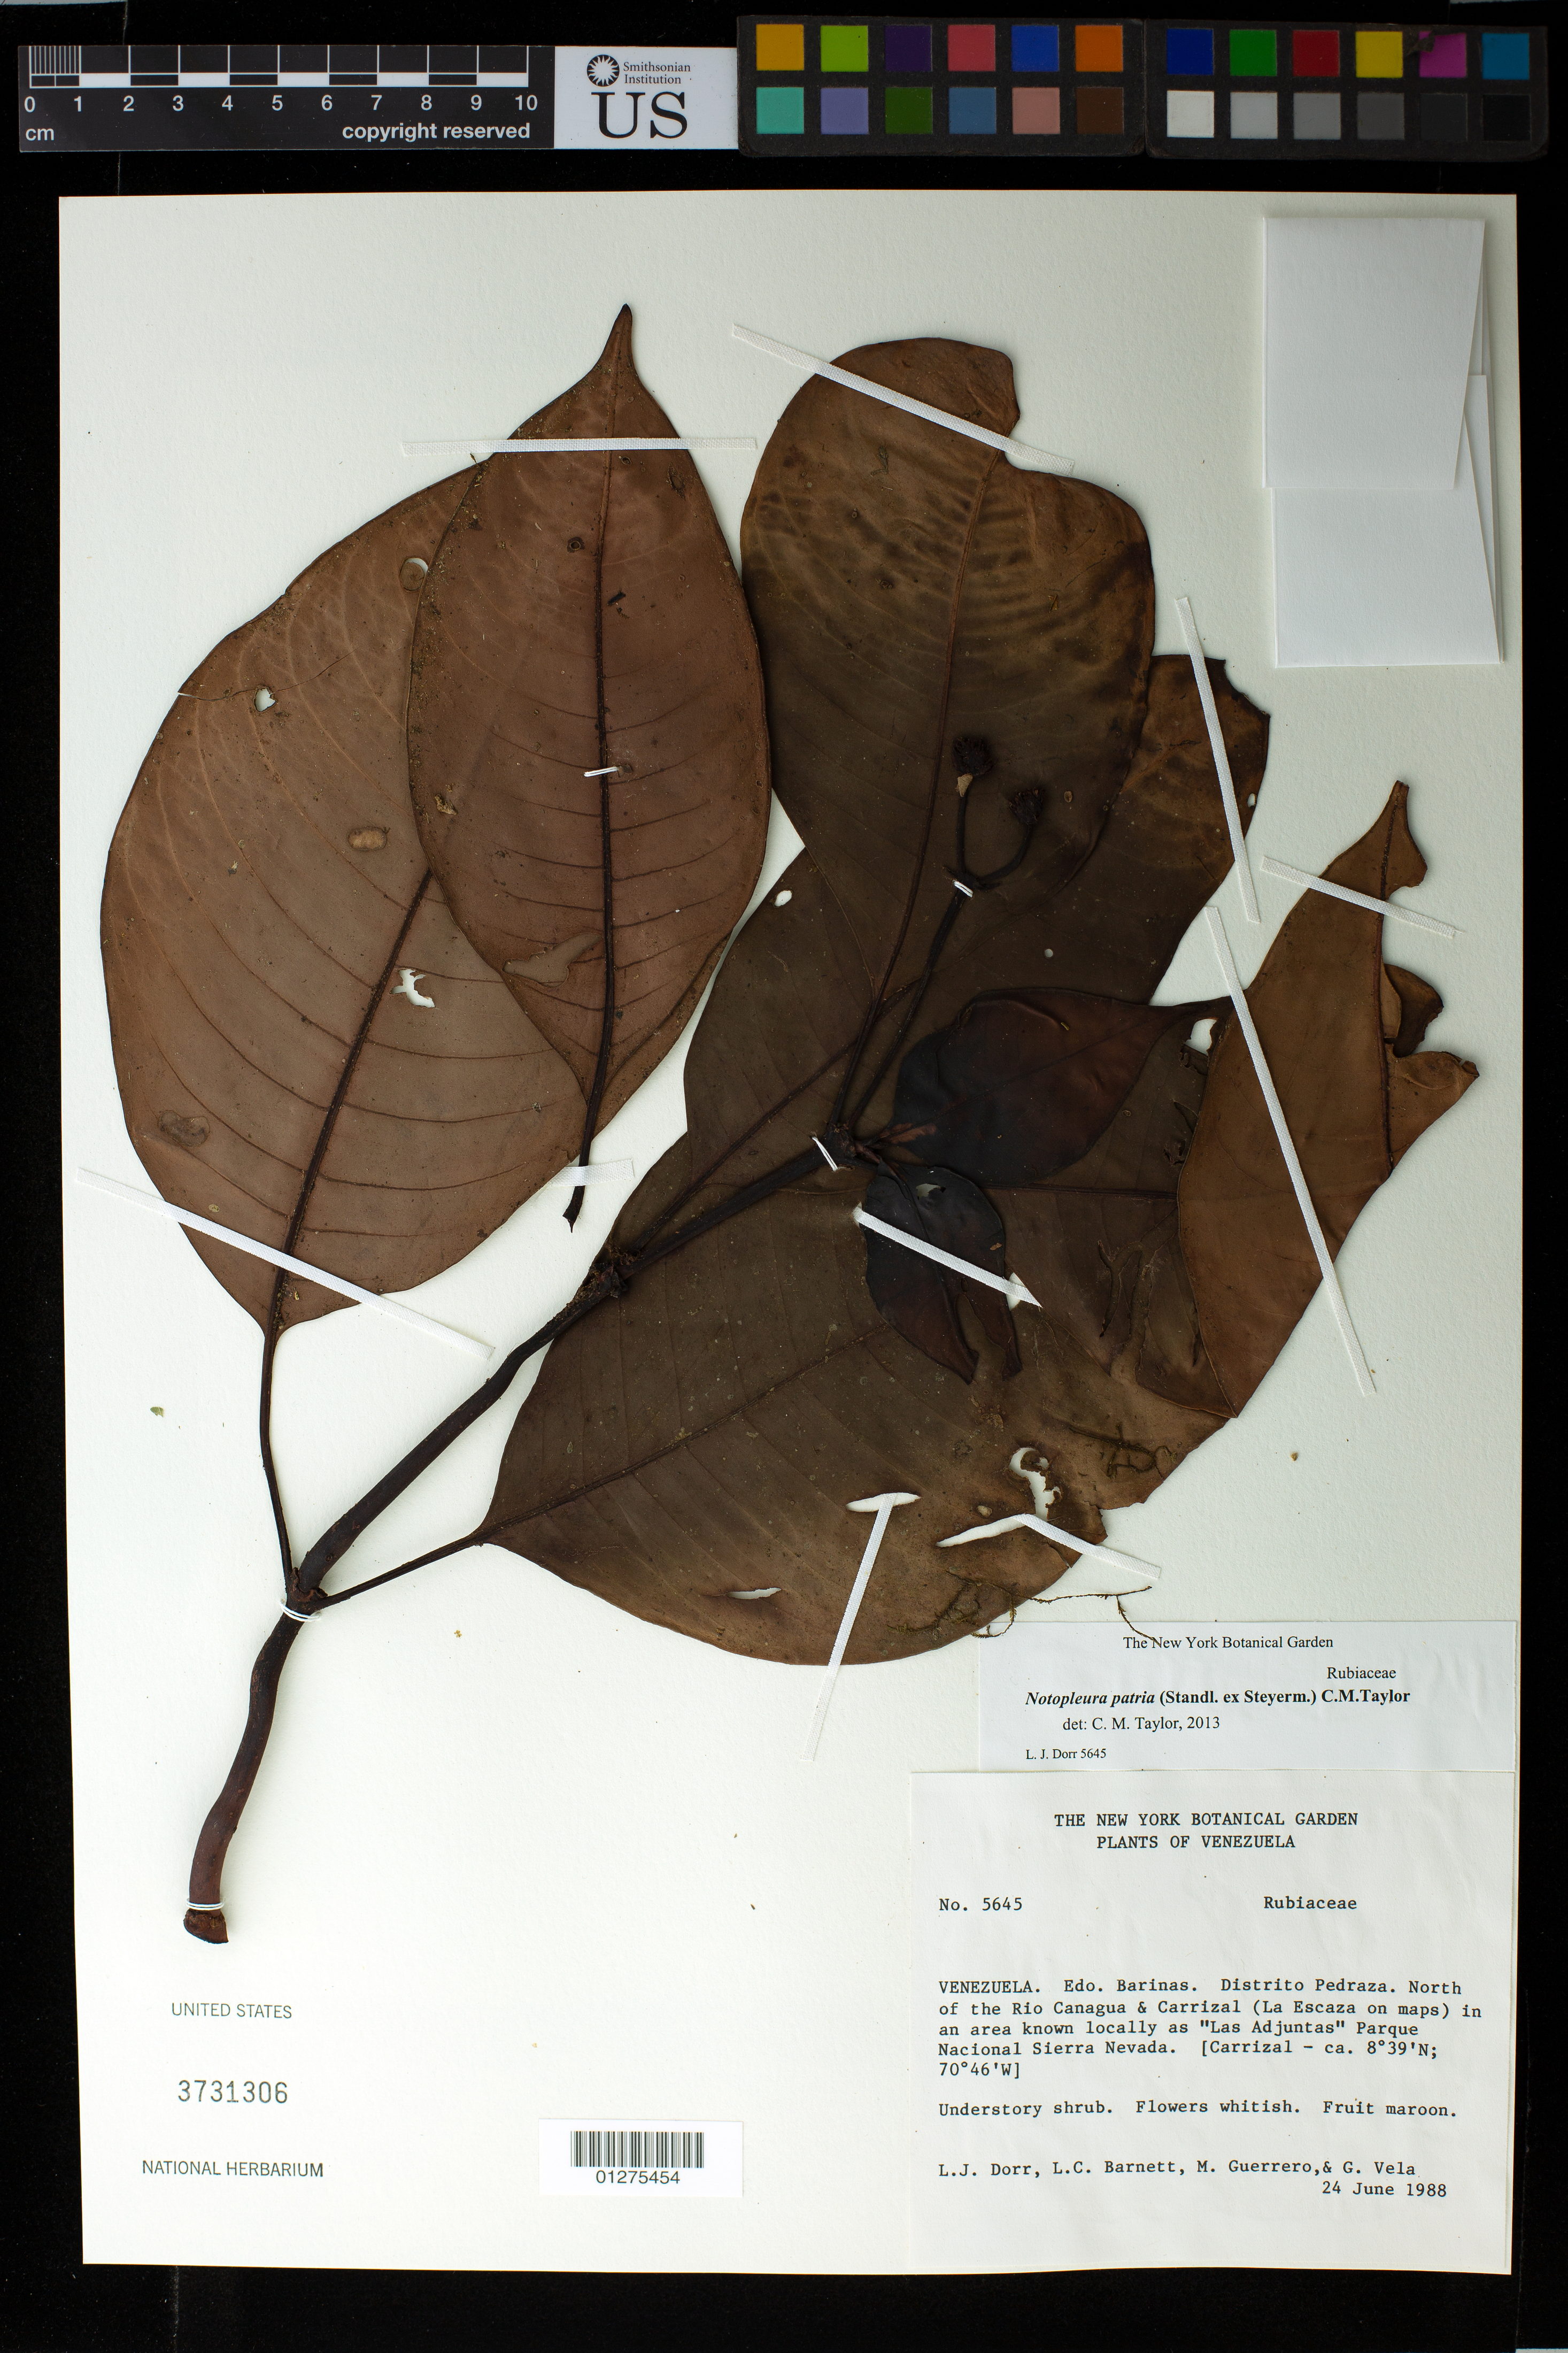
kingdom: Plantae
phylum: Tracheophyta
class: Magnoliopsida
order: Gentianales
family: Rubiaceae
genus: Notopleura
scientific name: Notopleura patria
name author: (Standl. & Styerm.) C.M. Taylor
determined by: Taylor, Charlotte M.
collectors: L. J. Dorr, L. C. Barnett, M. Guerrero & G. Vela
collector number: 5645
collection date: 1988-06-24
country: Venezuela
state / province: Barinas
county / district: Pedraza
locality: N of Rio Canagua & Carrizal (La Escaza on maps) in an area known locally as "Las Adjuntas" Parque Nacional Sierra Nevada.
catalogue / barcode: US 373106